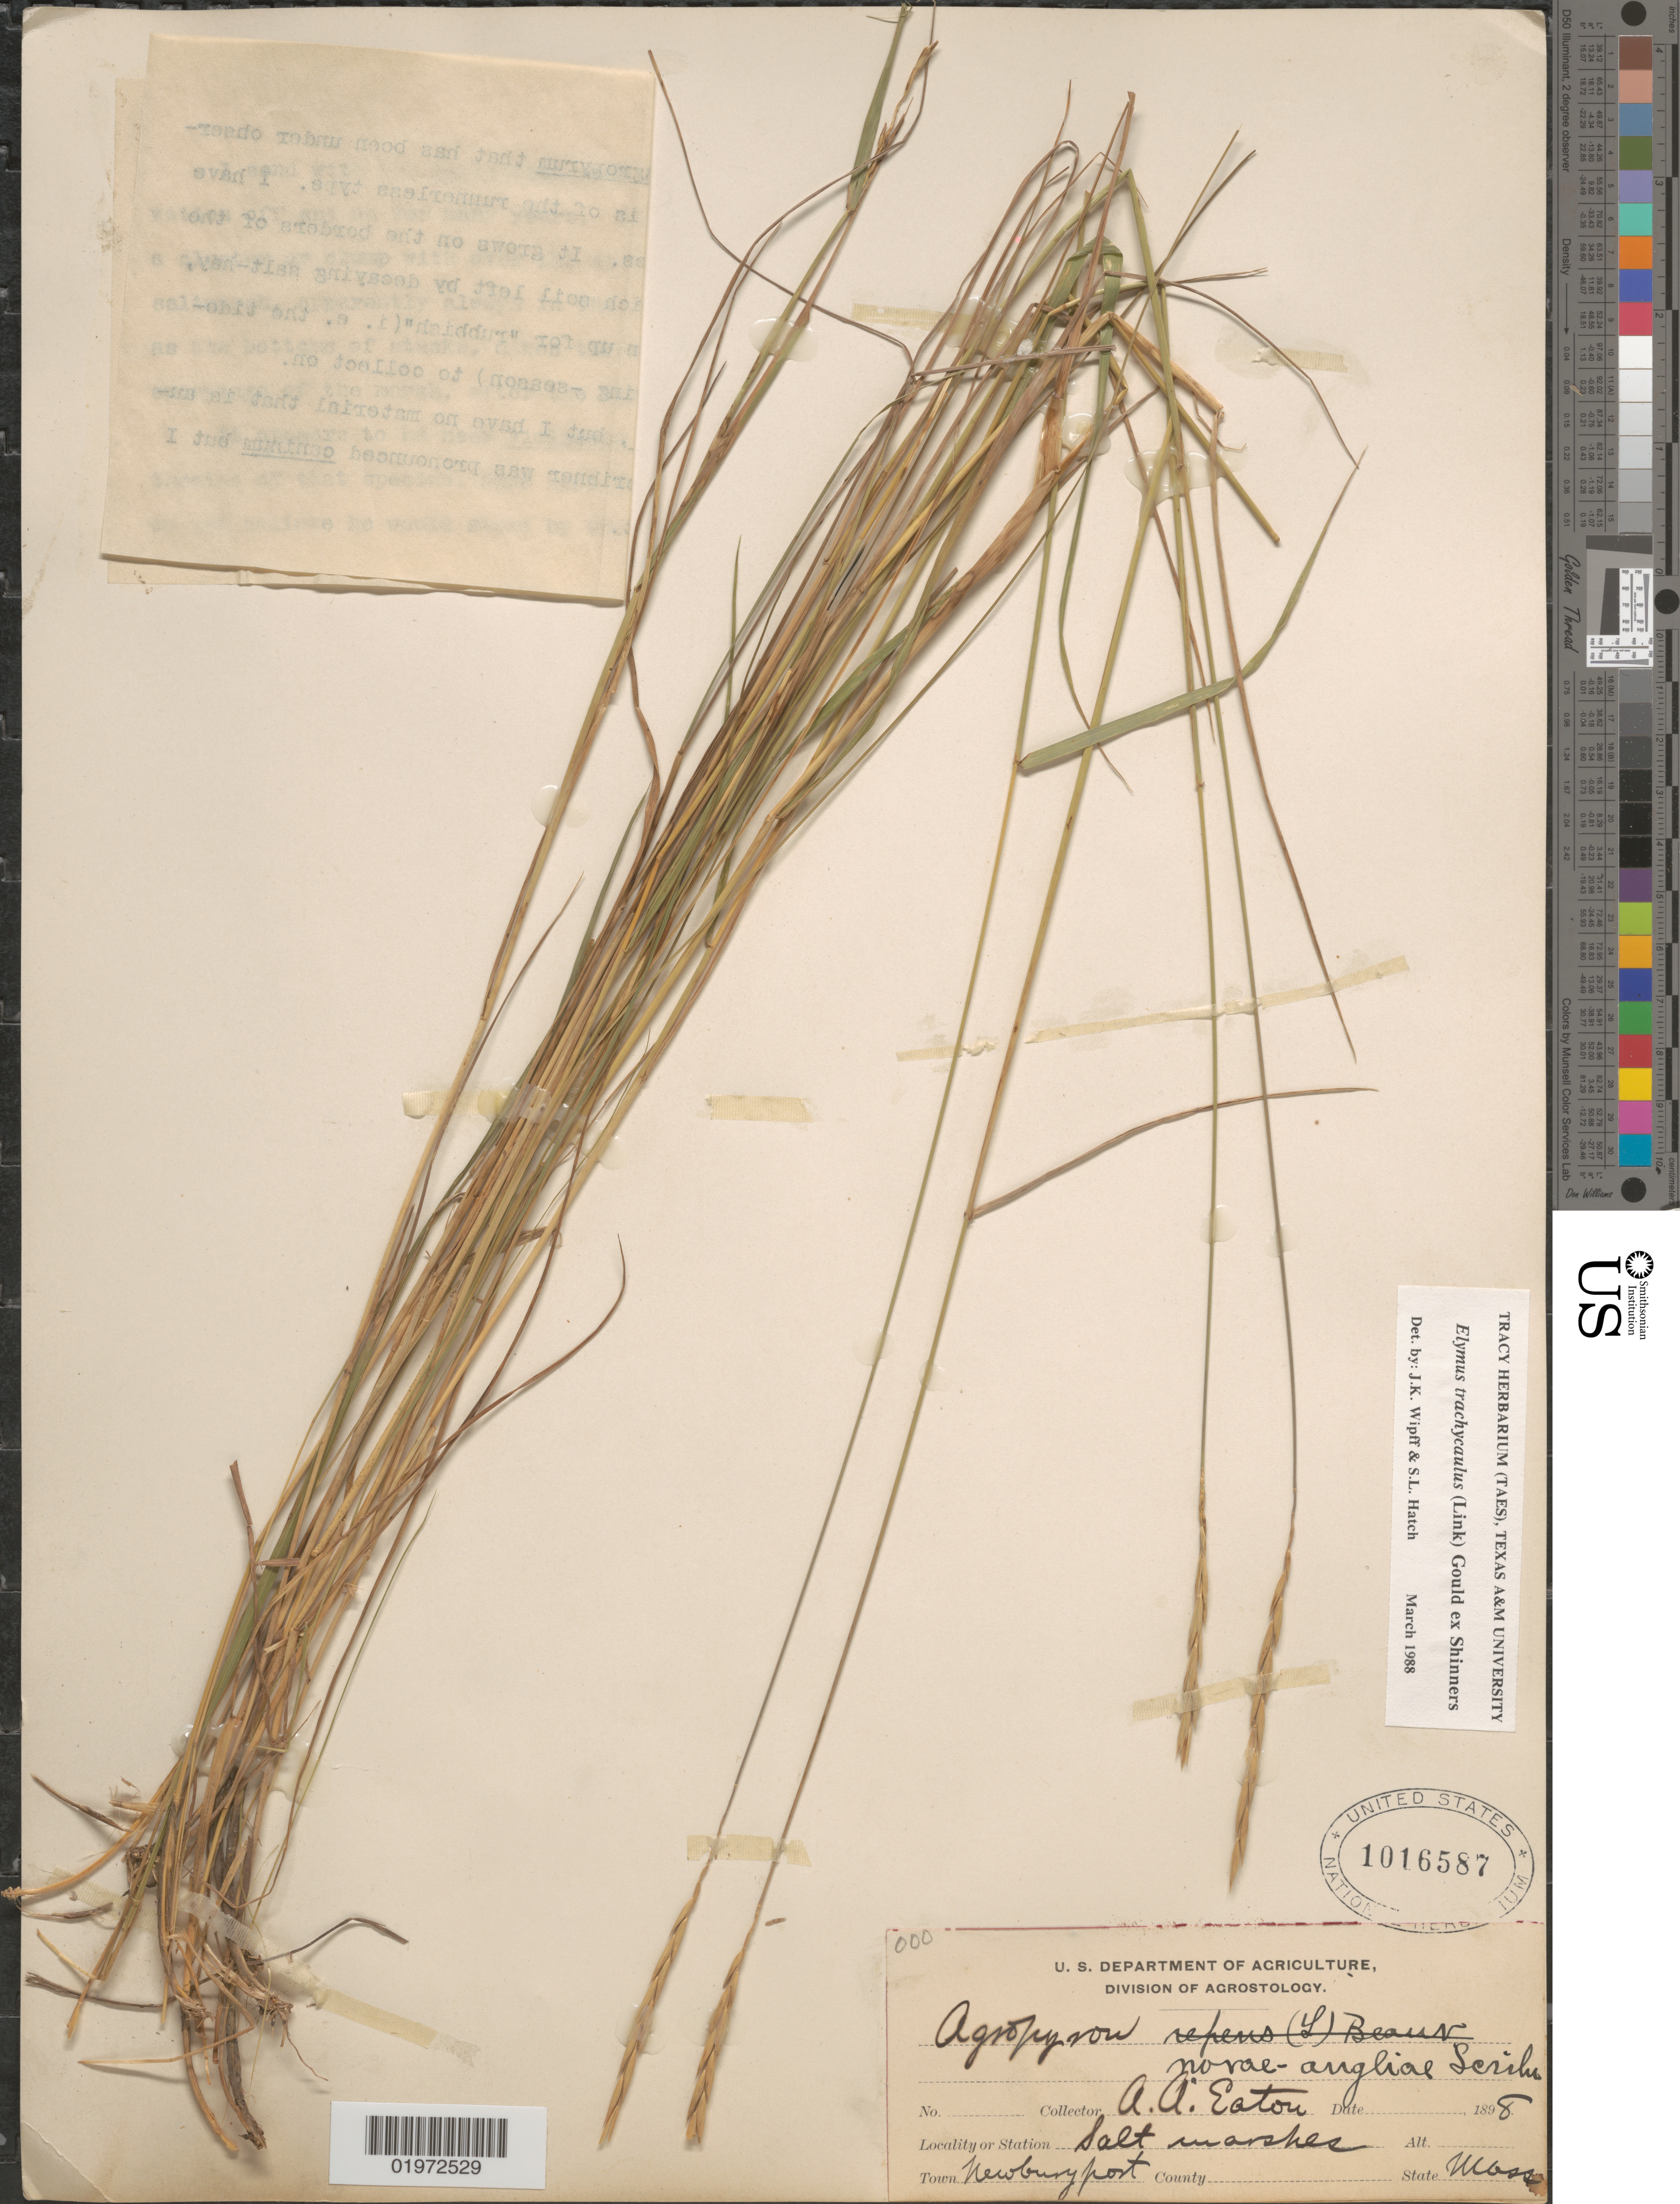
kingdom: Plantae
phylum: Tracheophyta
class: Liliopsida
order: Poales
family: Poaceae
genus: Elymus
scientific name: Elymus trachycaulus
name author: (Link) Gould ex Shinners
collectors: A. A. Eaton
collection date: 1898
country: United States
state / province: Massachusetts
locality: Salt marshes. Town Newbury port.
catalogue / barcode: US 1016587